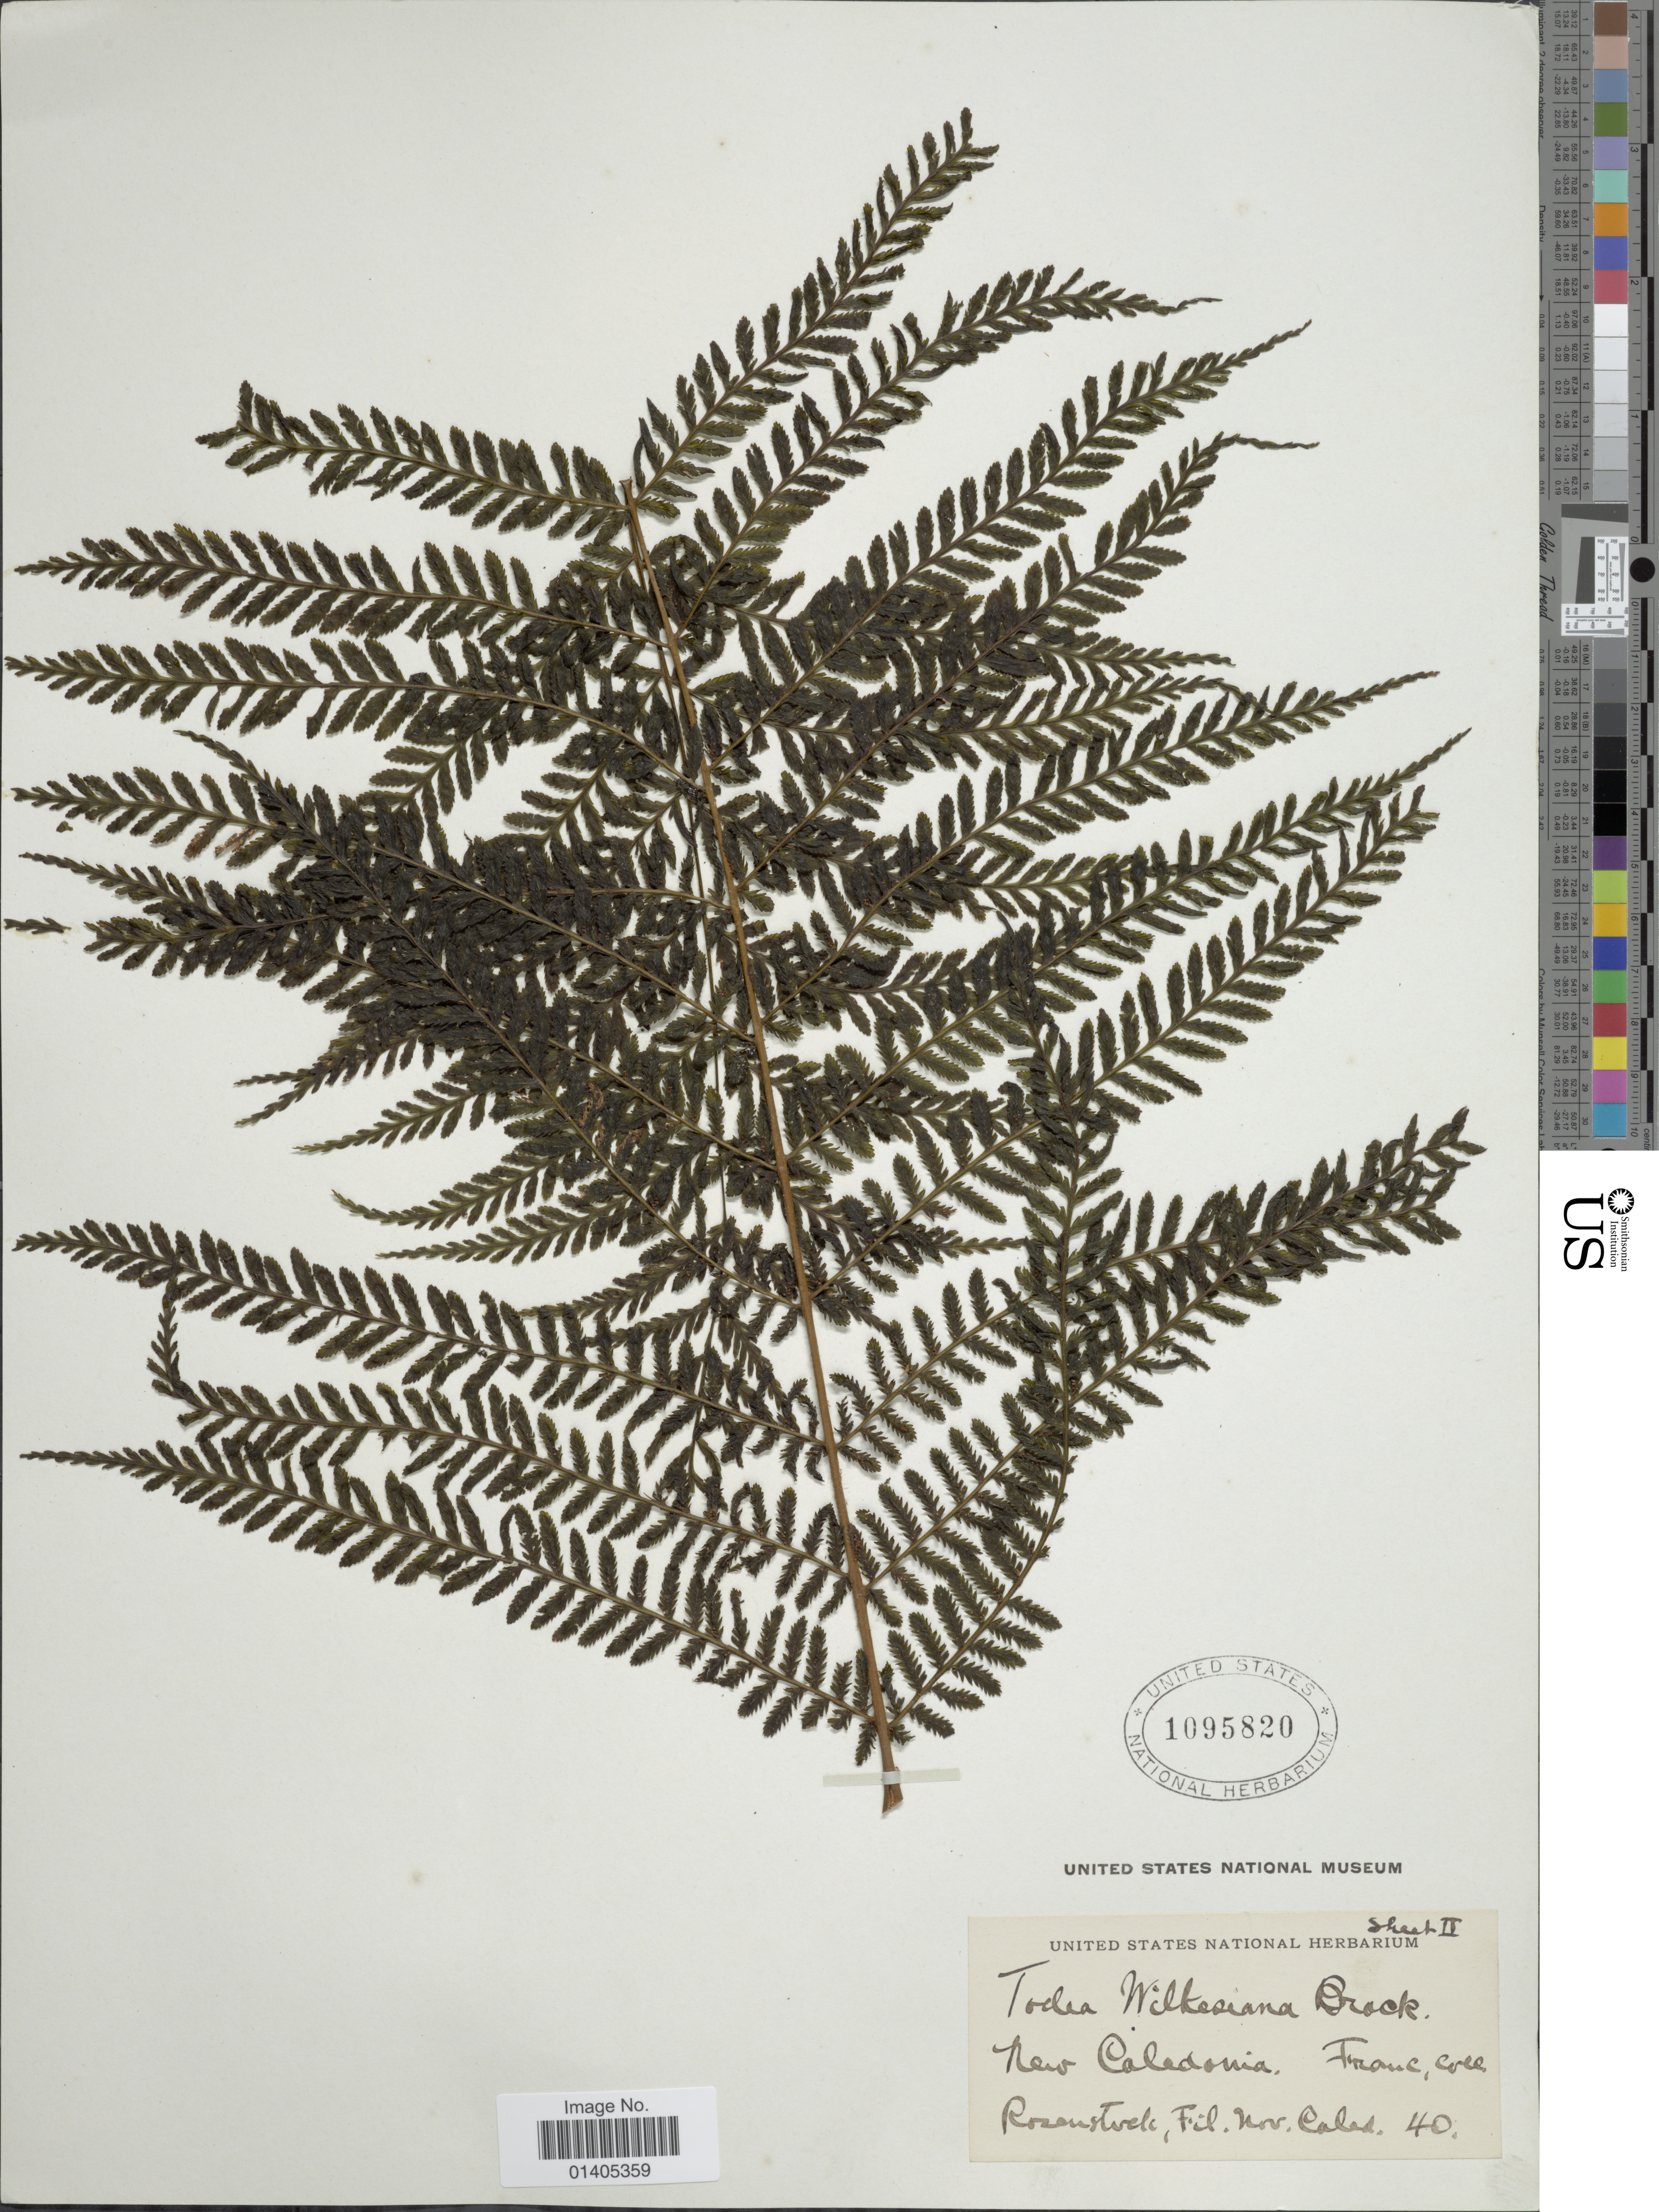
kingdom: Plantae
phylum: Tracheophyta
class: Polypodiopsida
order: Osmundales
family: Osmundaceae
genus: Leptopteris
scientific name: Leptopteris wilkesiana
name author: (Brack.) Christ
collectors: Franc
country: New Caledonia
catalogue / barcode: US 1095820